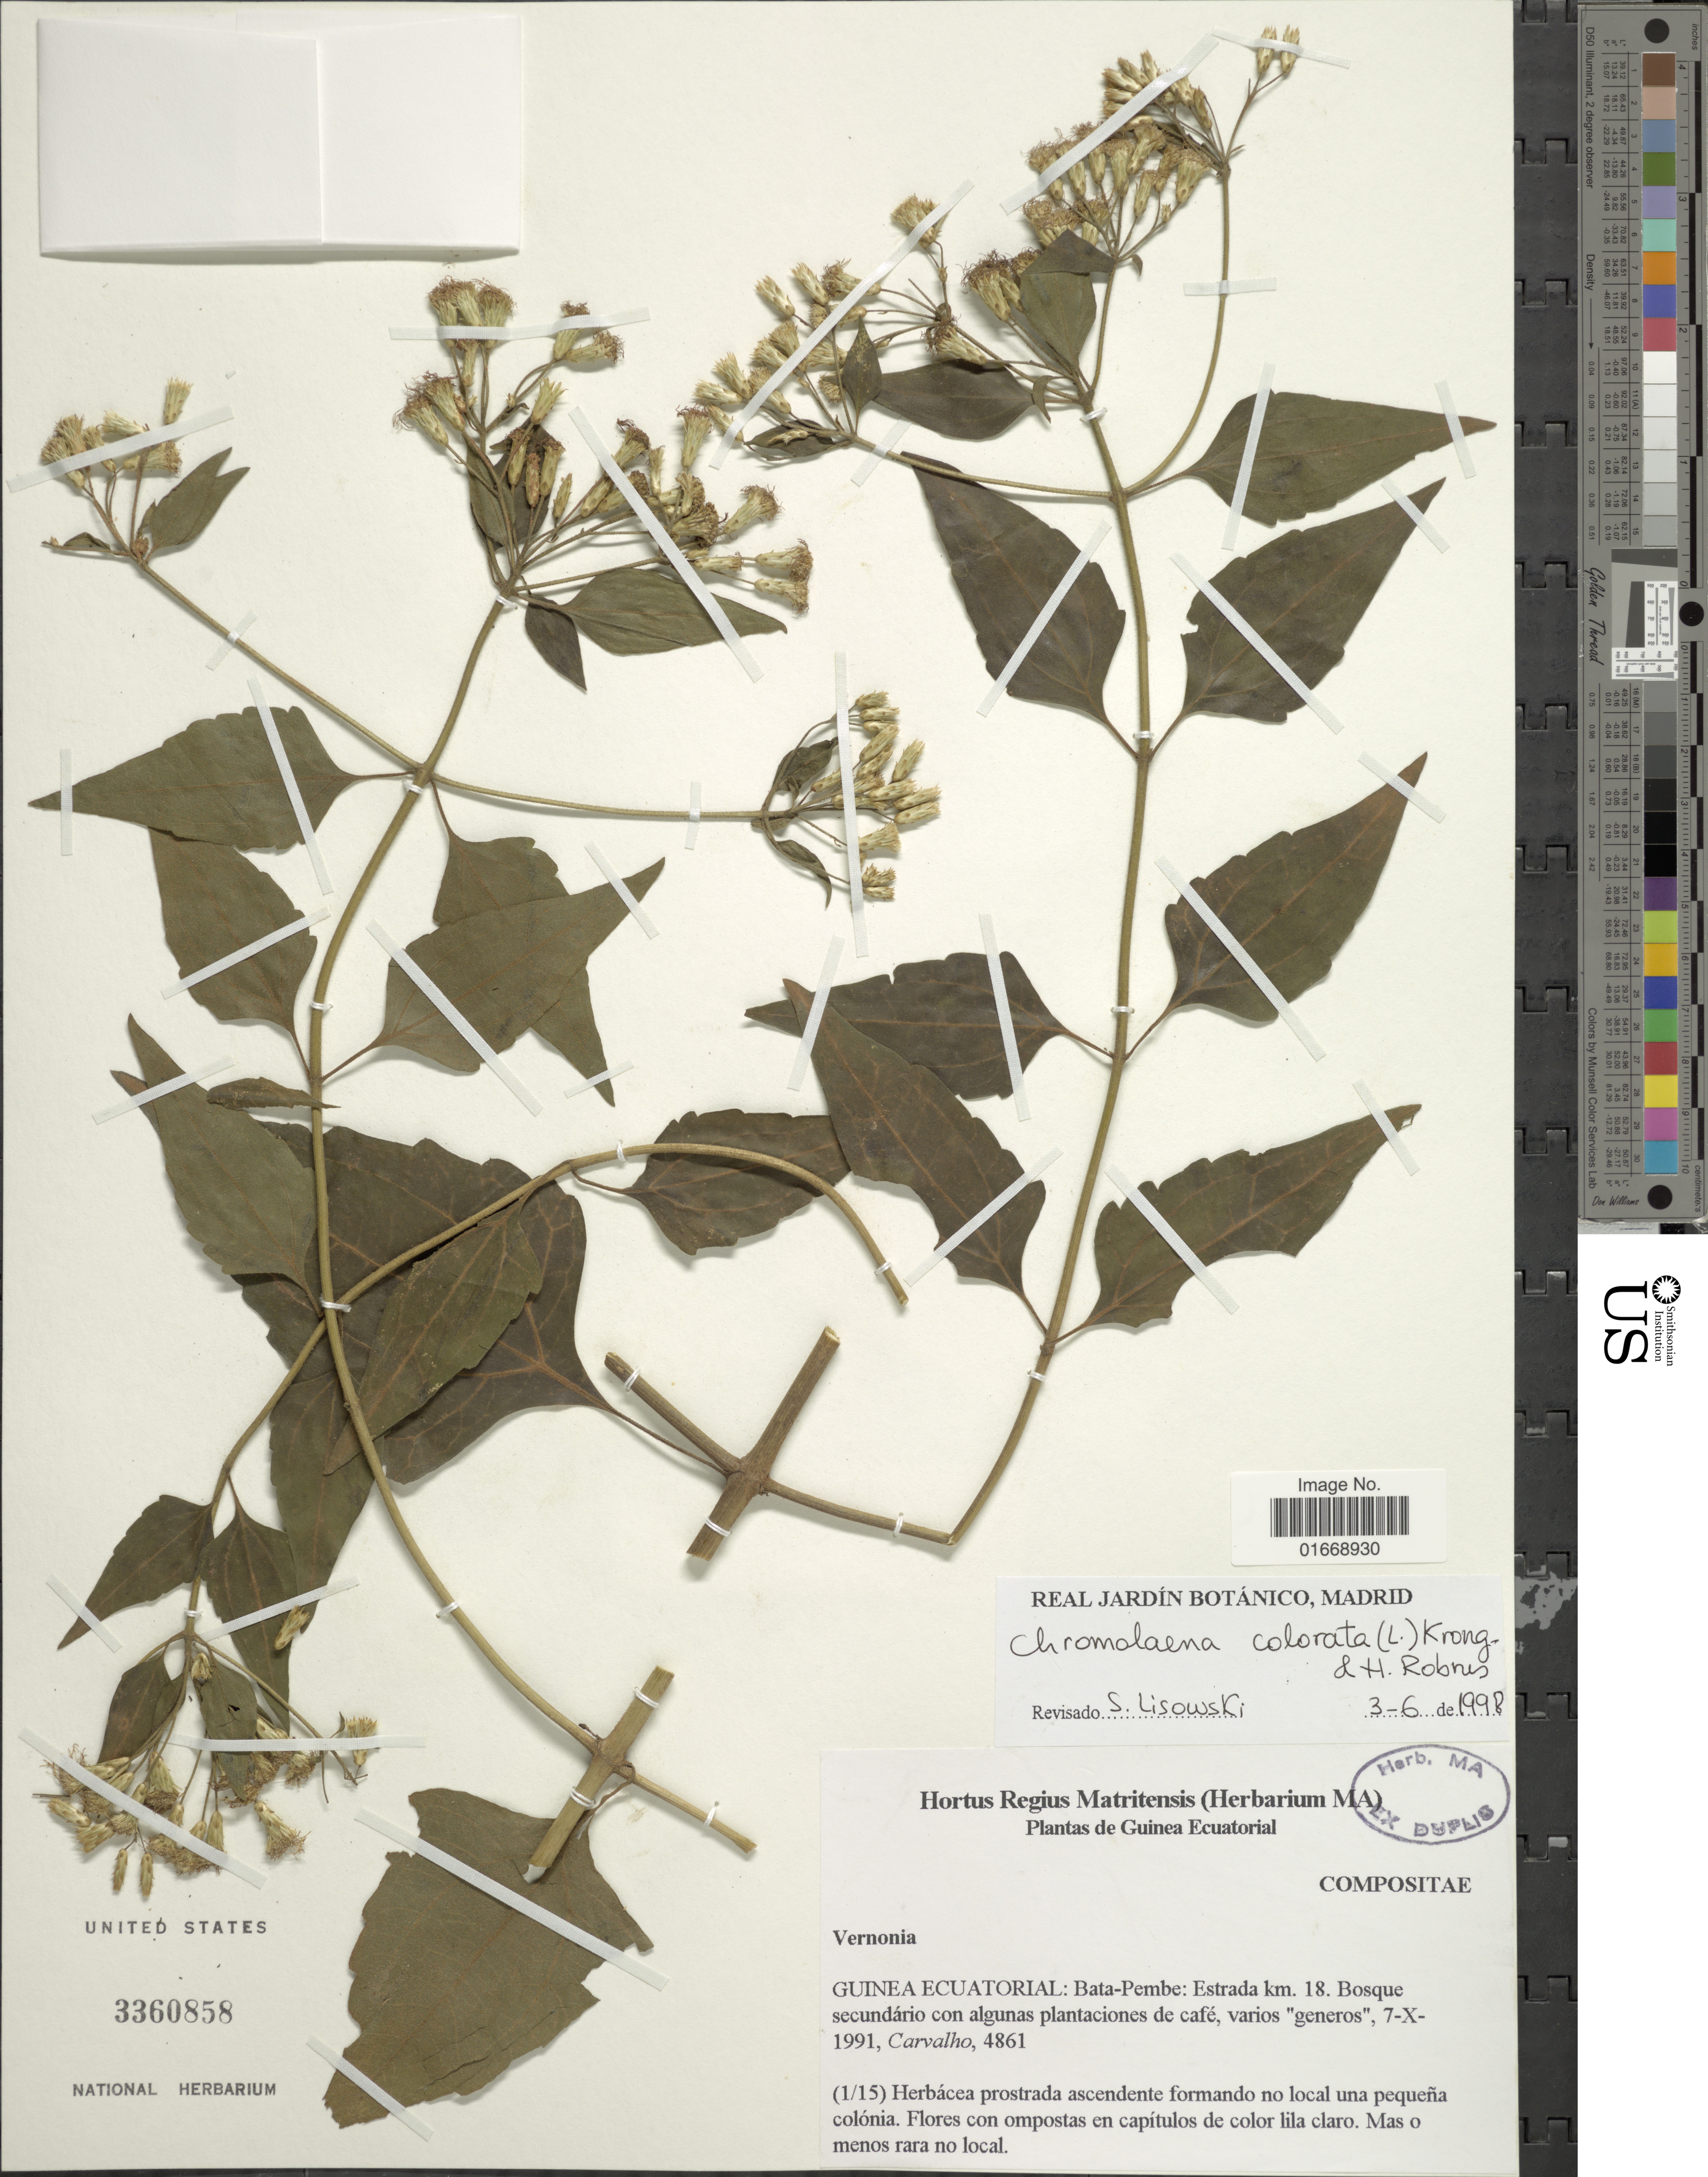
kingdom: Plantae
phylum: Tracheophyta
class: Magnoliopsida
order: Asterales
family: Asteraceae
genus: Chromolaena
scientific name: Chromolaena odorata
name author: (L.) R.M. King & H. Rob.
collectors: Carvalho, --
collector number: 4861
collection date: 1991-10-07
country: Equatorial Guinea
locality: Guinea Equatorial, Bata-Pembe, Estrada km 18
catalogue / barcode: US 3360858